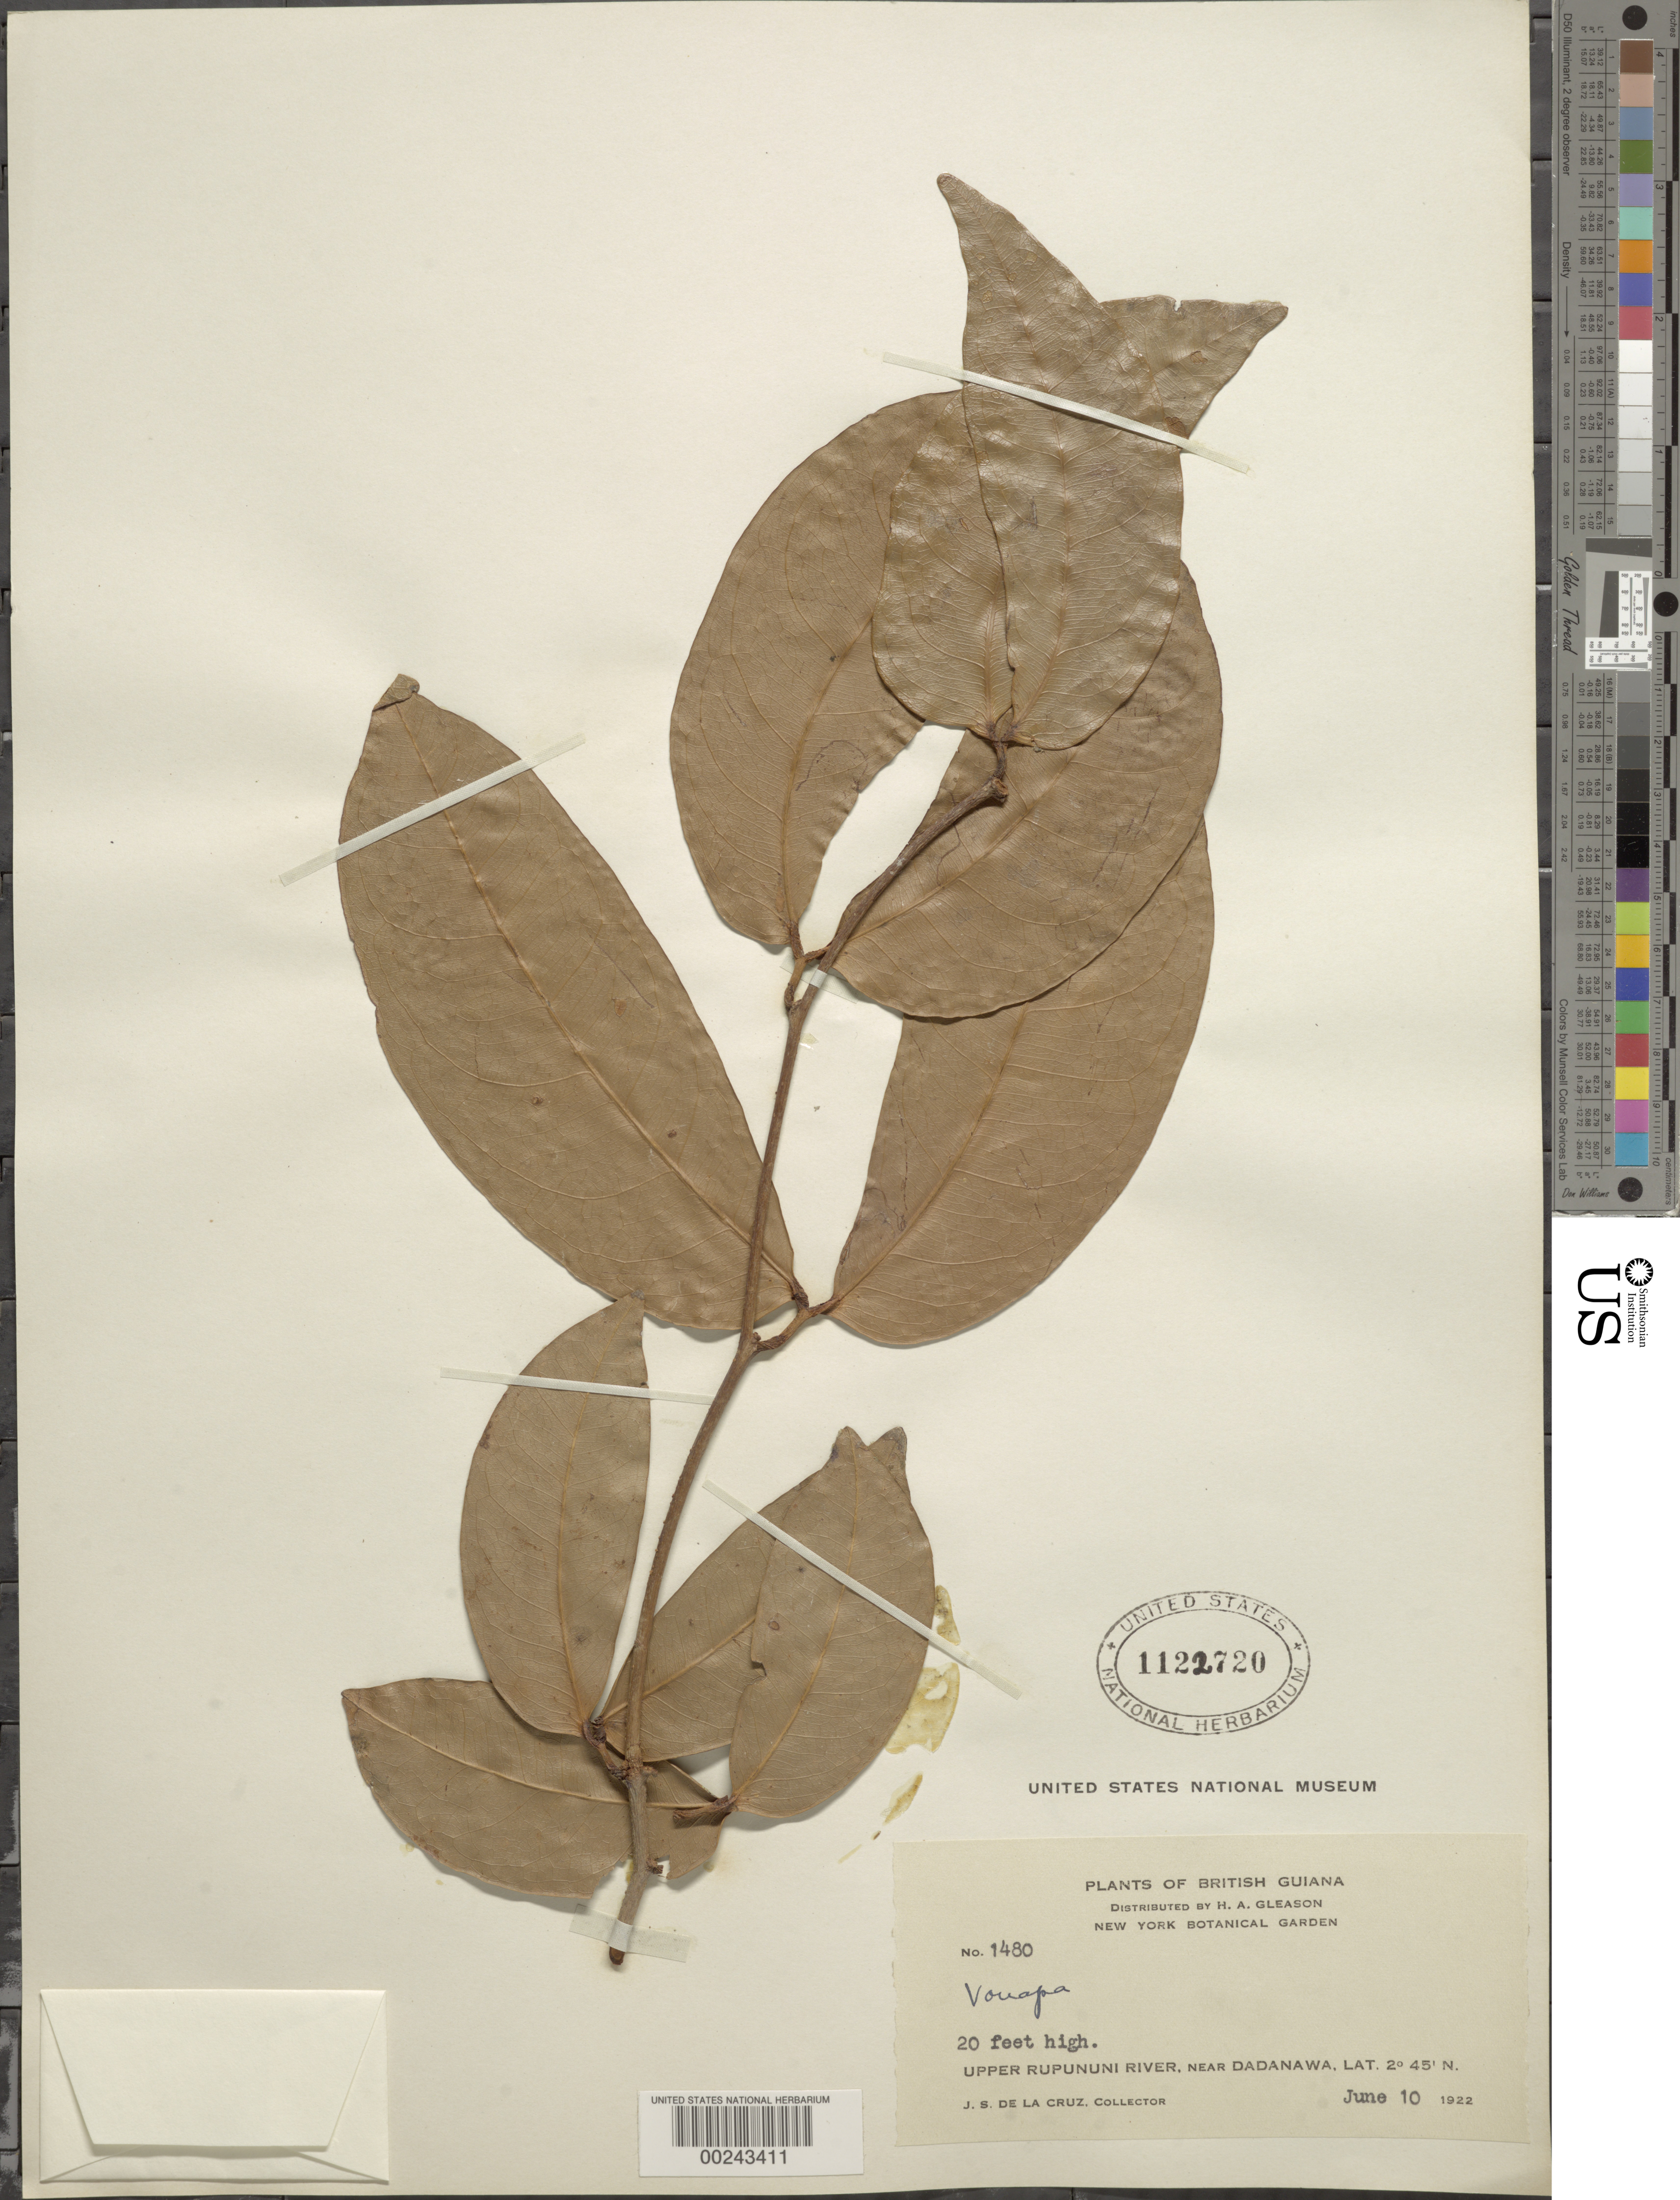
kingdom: Plantae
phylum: Tracheophyta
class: Magnoliopsida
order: Fabales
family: Fabaceae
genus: Macrolobium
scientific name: Macrolobium bifolium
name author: (Aubl.) Pers.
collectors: J. S. de la Cruz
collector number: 1480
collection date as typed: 10 Jun 1922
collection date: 1922-06-10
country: Guyana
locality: Upper rupununi river, near dadanawa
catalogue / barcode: US 1122720